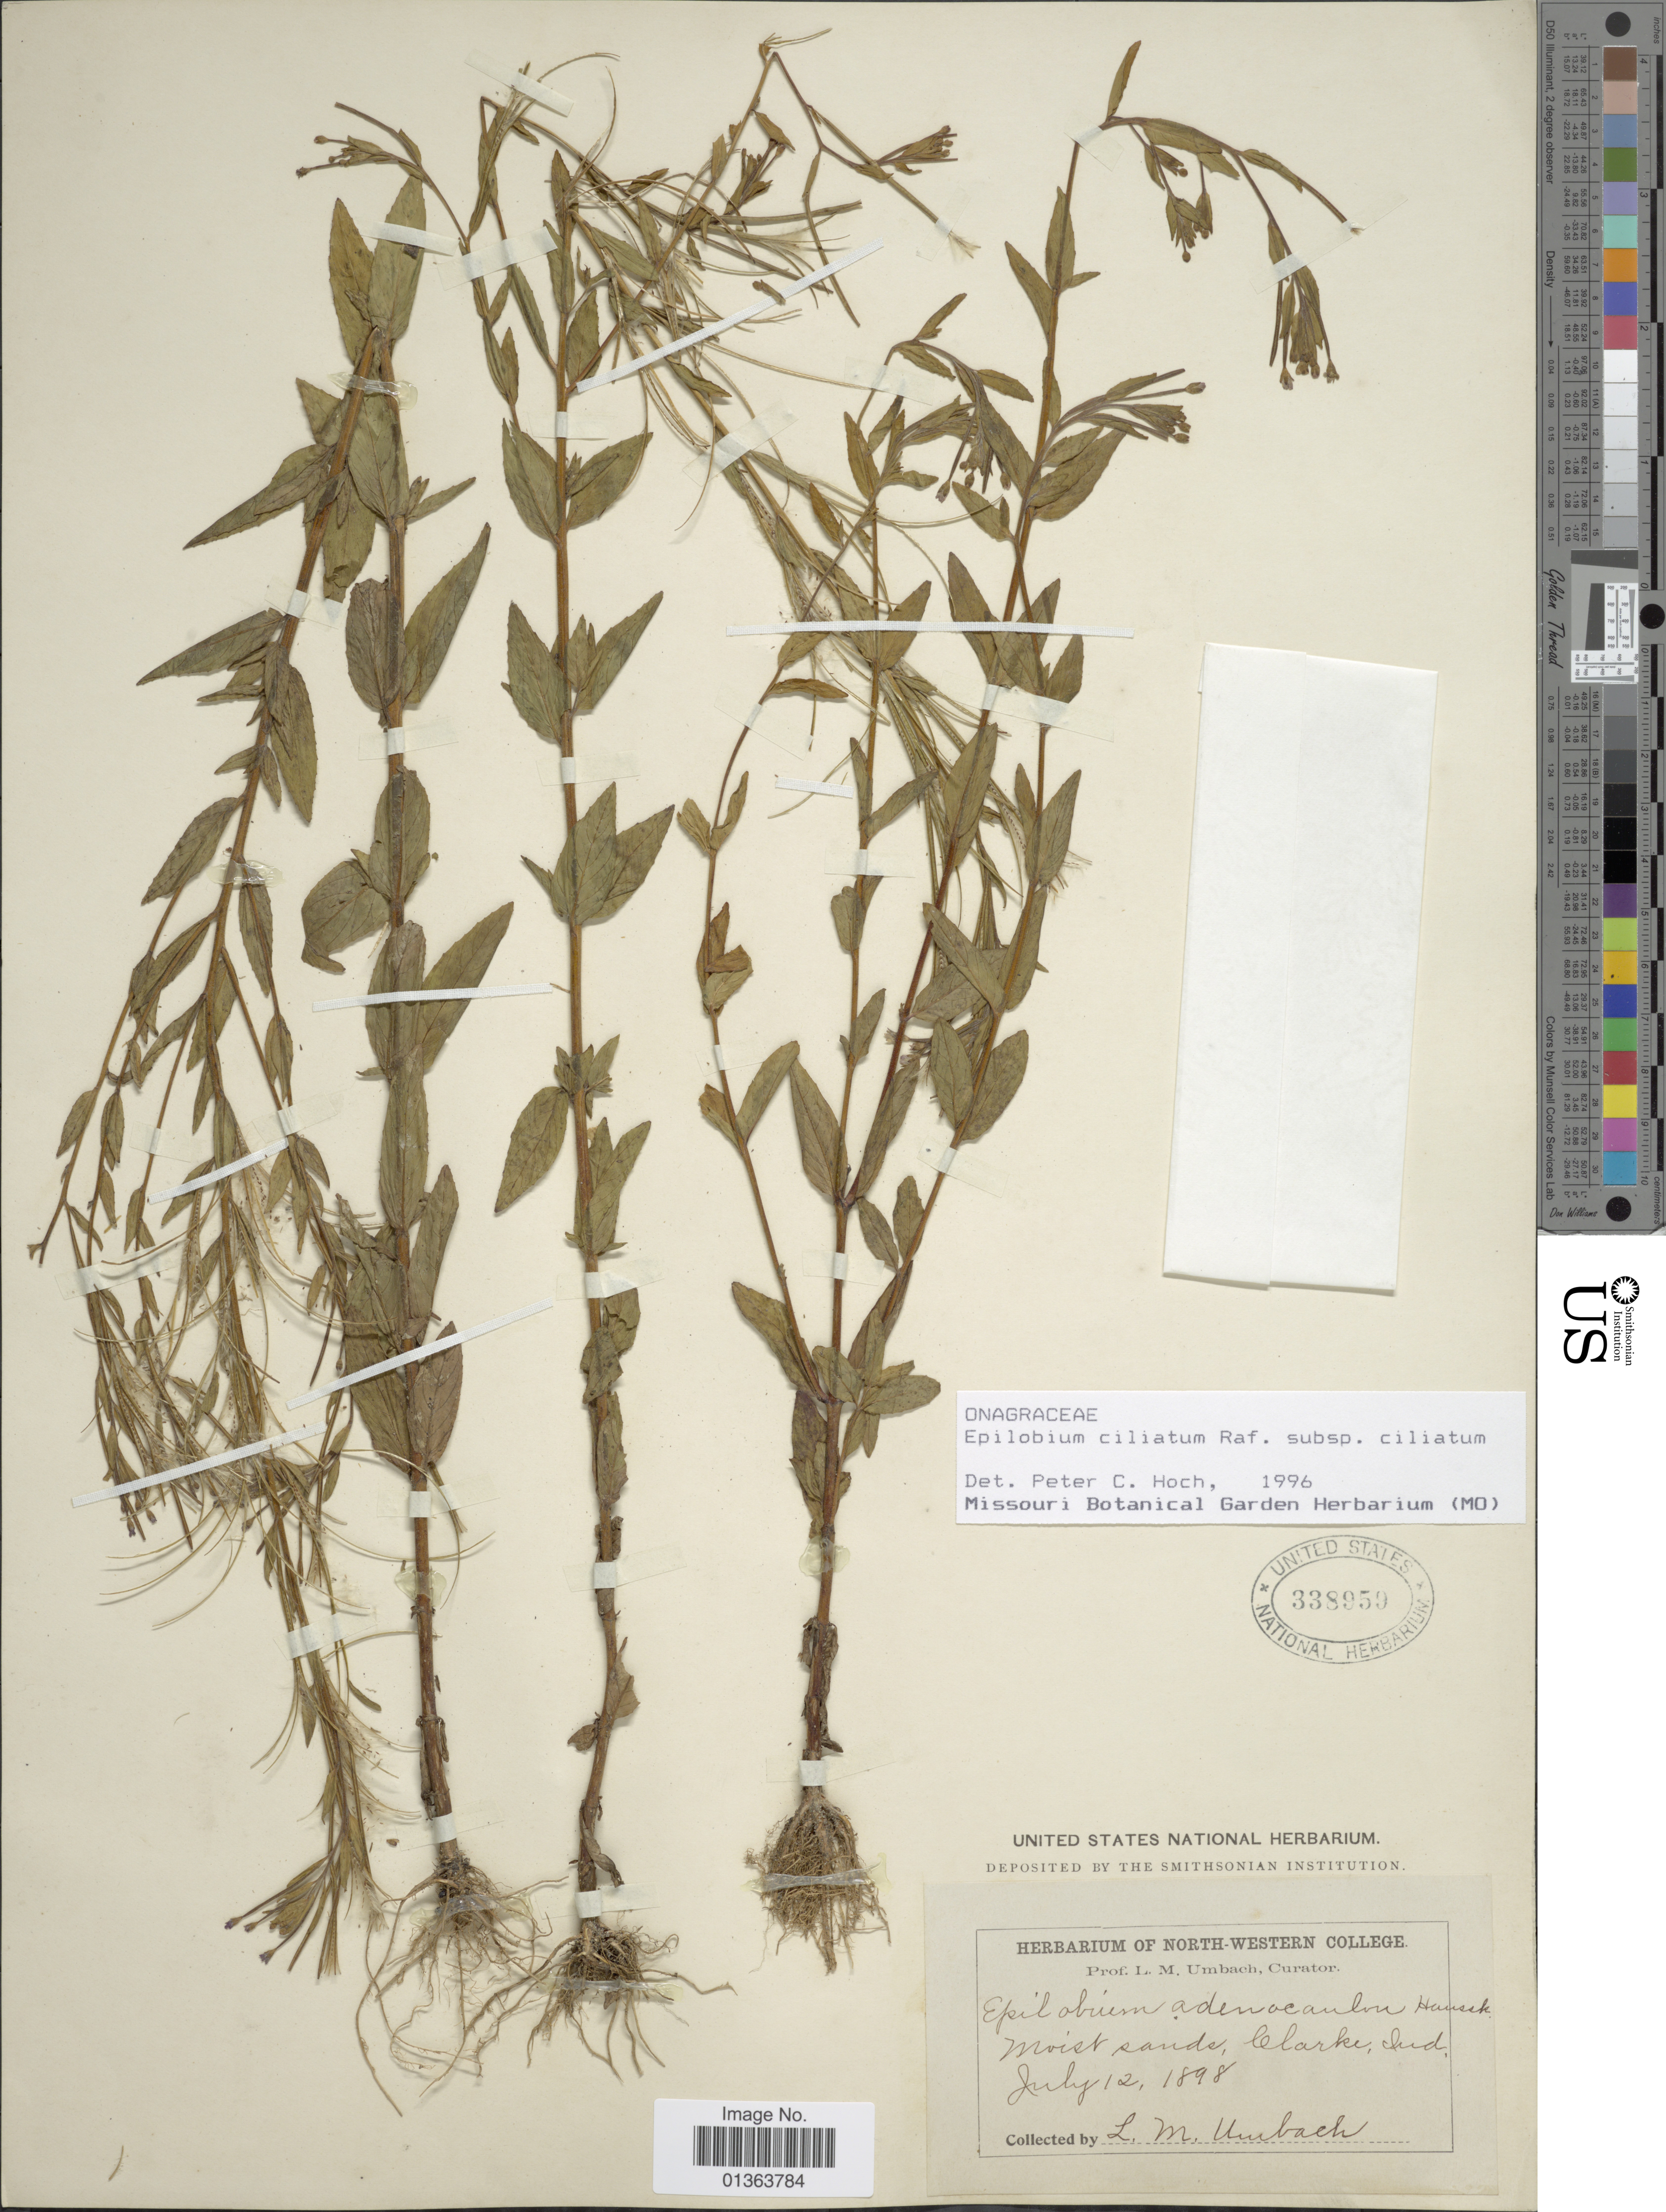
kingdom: Plantae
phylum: Tracheophyta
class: Magnoliopsida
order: Myrtales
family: Onagraceae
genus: Epilobium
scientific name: Epilobium ciliatum subsp. ciliatum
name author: Raf.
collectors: L. M. Umbach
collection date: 1898-07-12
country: United States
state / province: Indiana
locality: Clarke.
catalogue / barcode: US 338959